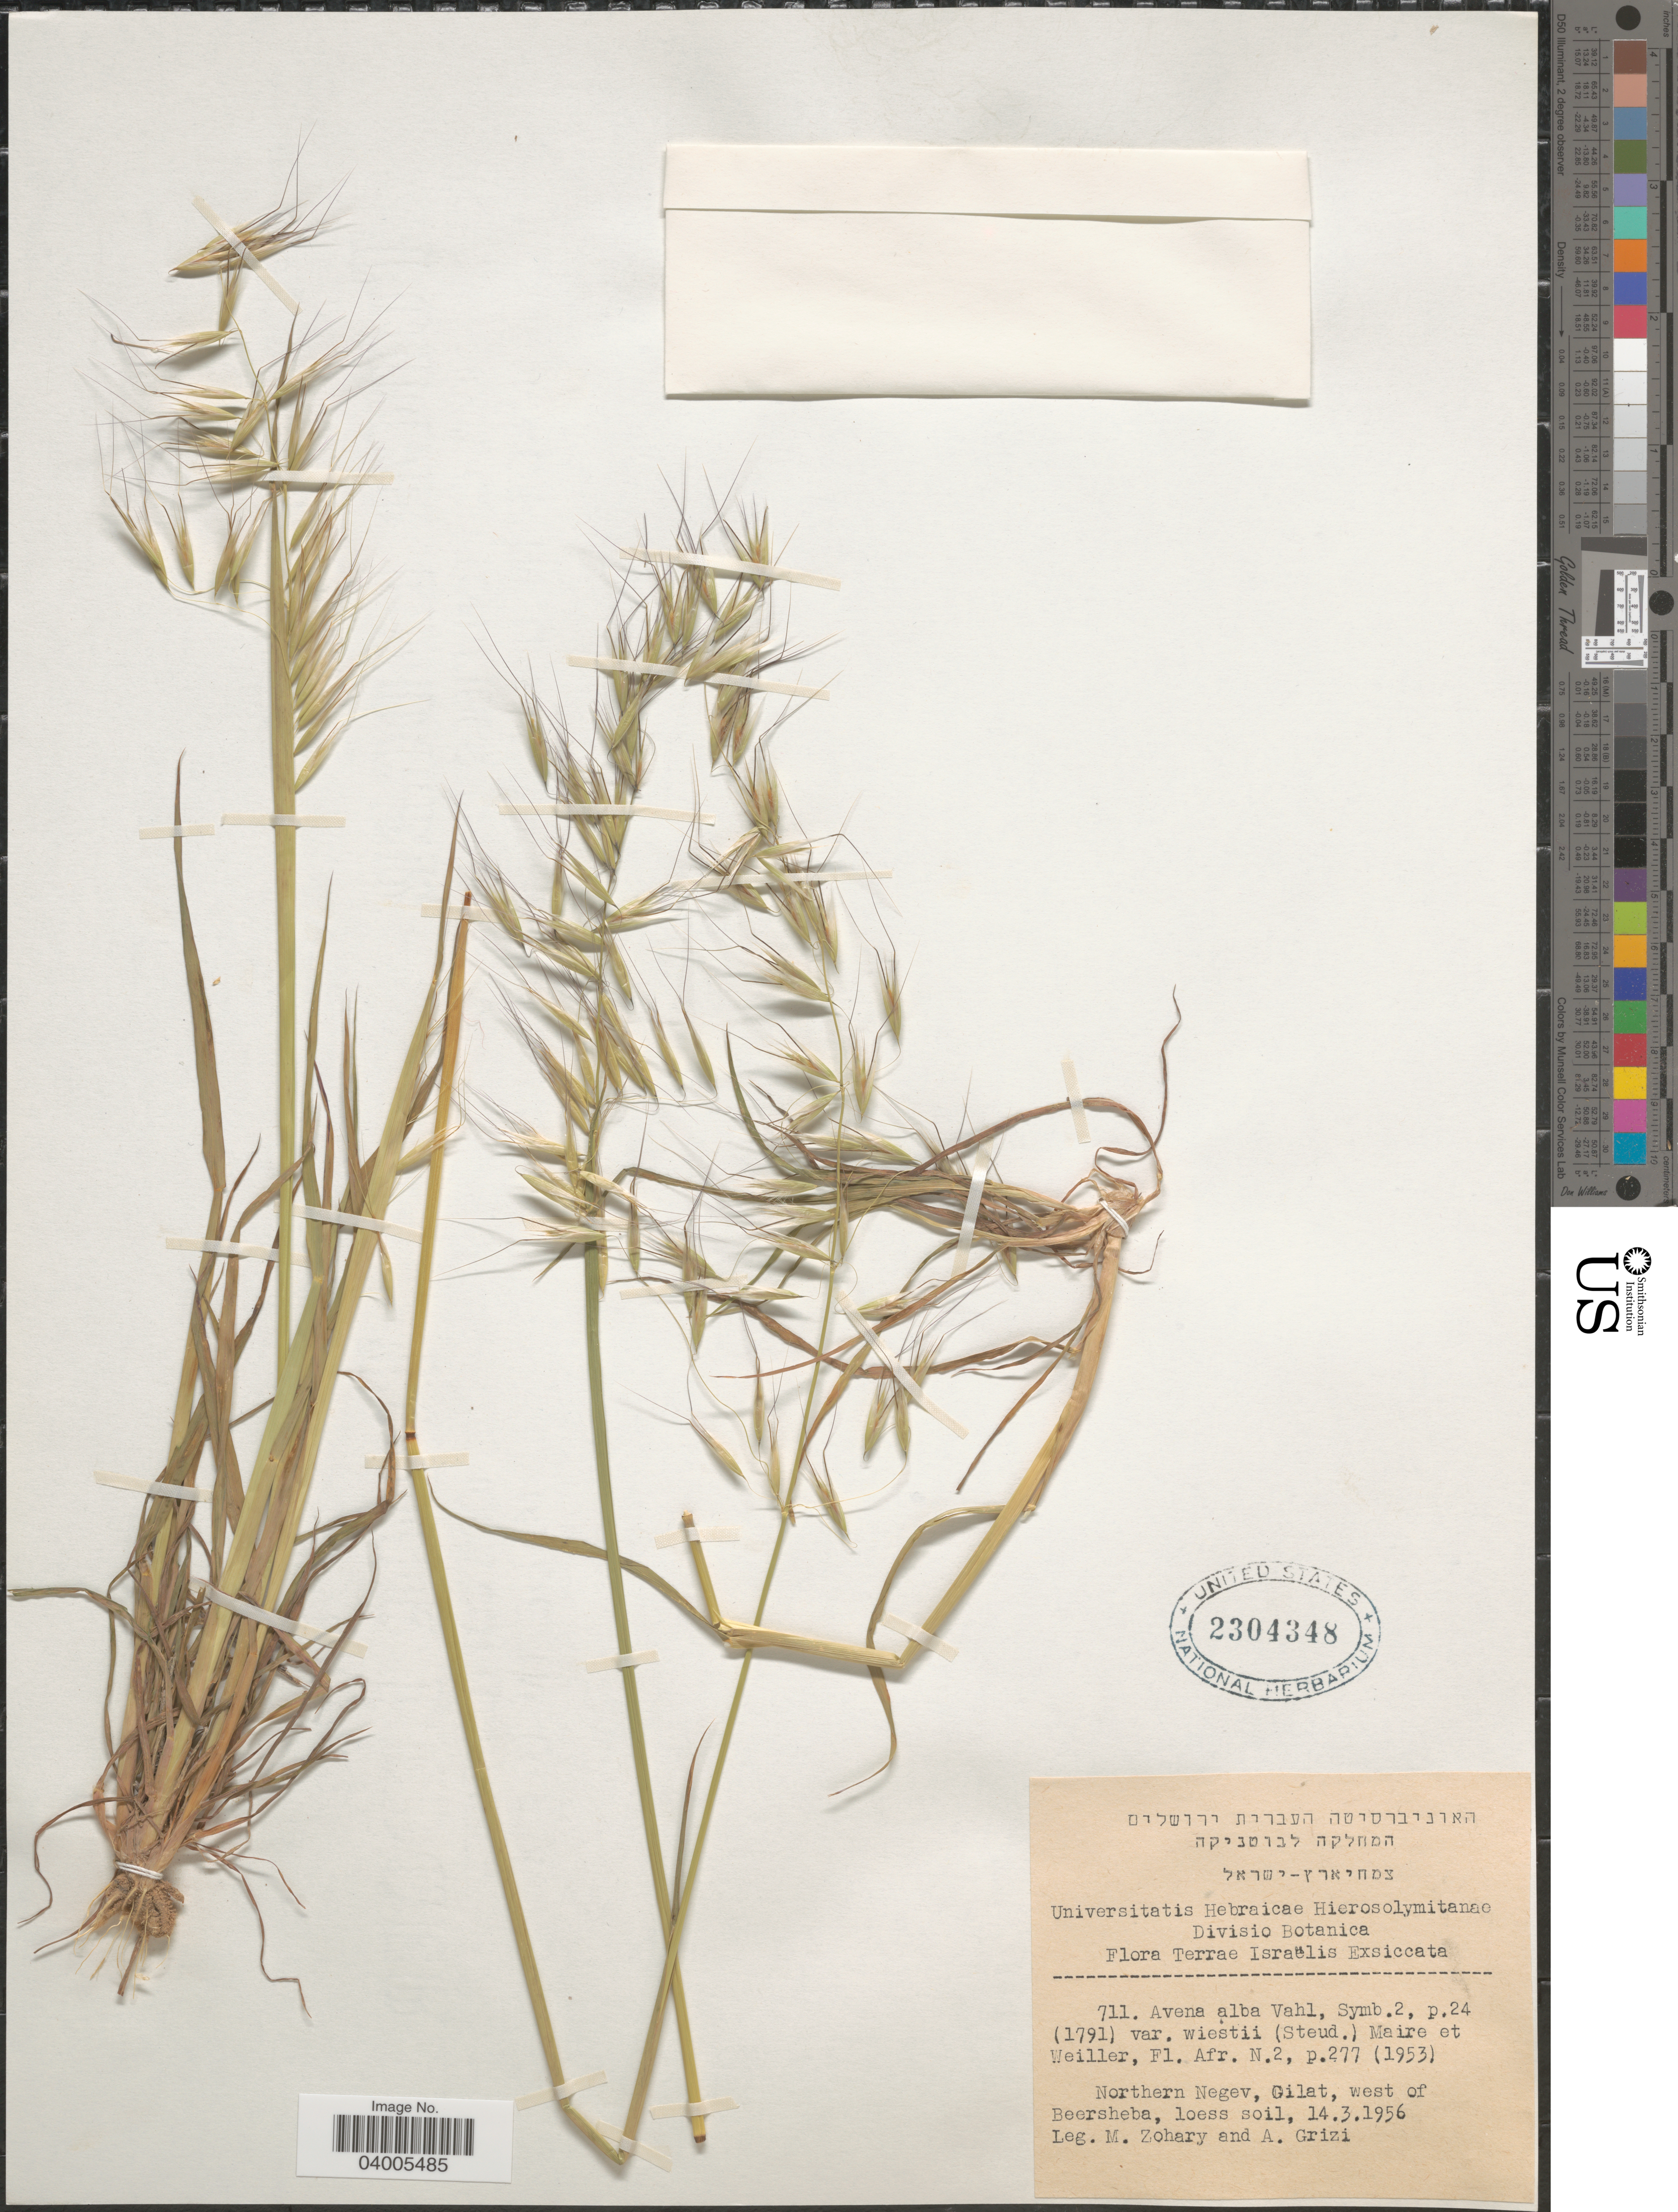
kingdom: Plantae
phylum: Tracheophyta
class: Liliopsida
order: Poales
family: Poaceae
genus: Avena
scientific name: Avena barbata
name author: Pott ex Link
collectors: M. Zohary & A. Grizi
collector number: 711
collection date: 1956-03-14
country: Israel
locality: Terrae Israëlis. Northern Negev, Gilat, west of Beersheba.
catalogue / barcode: US 2304348